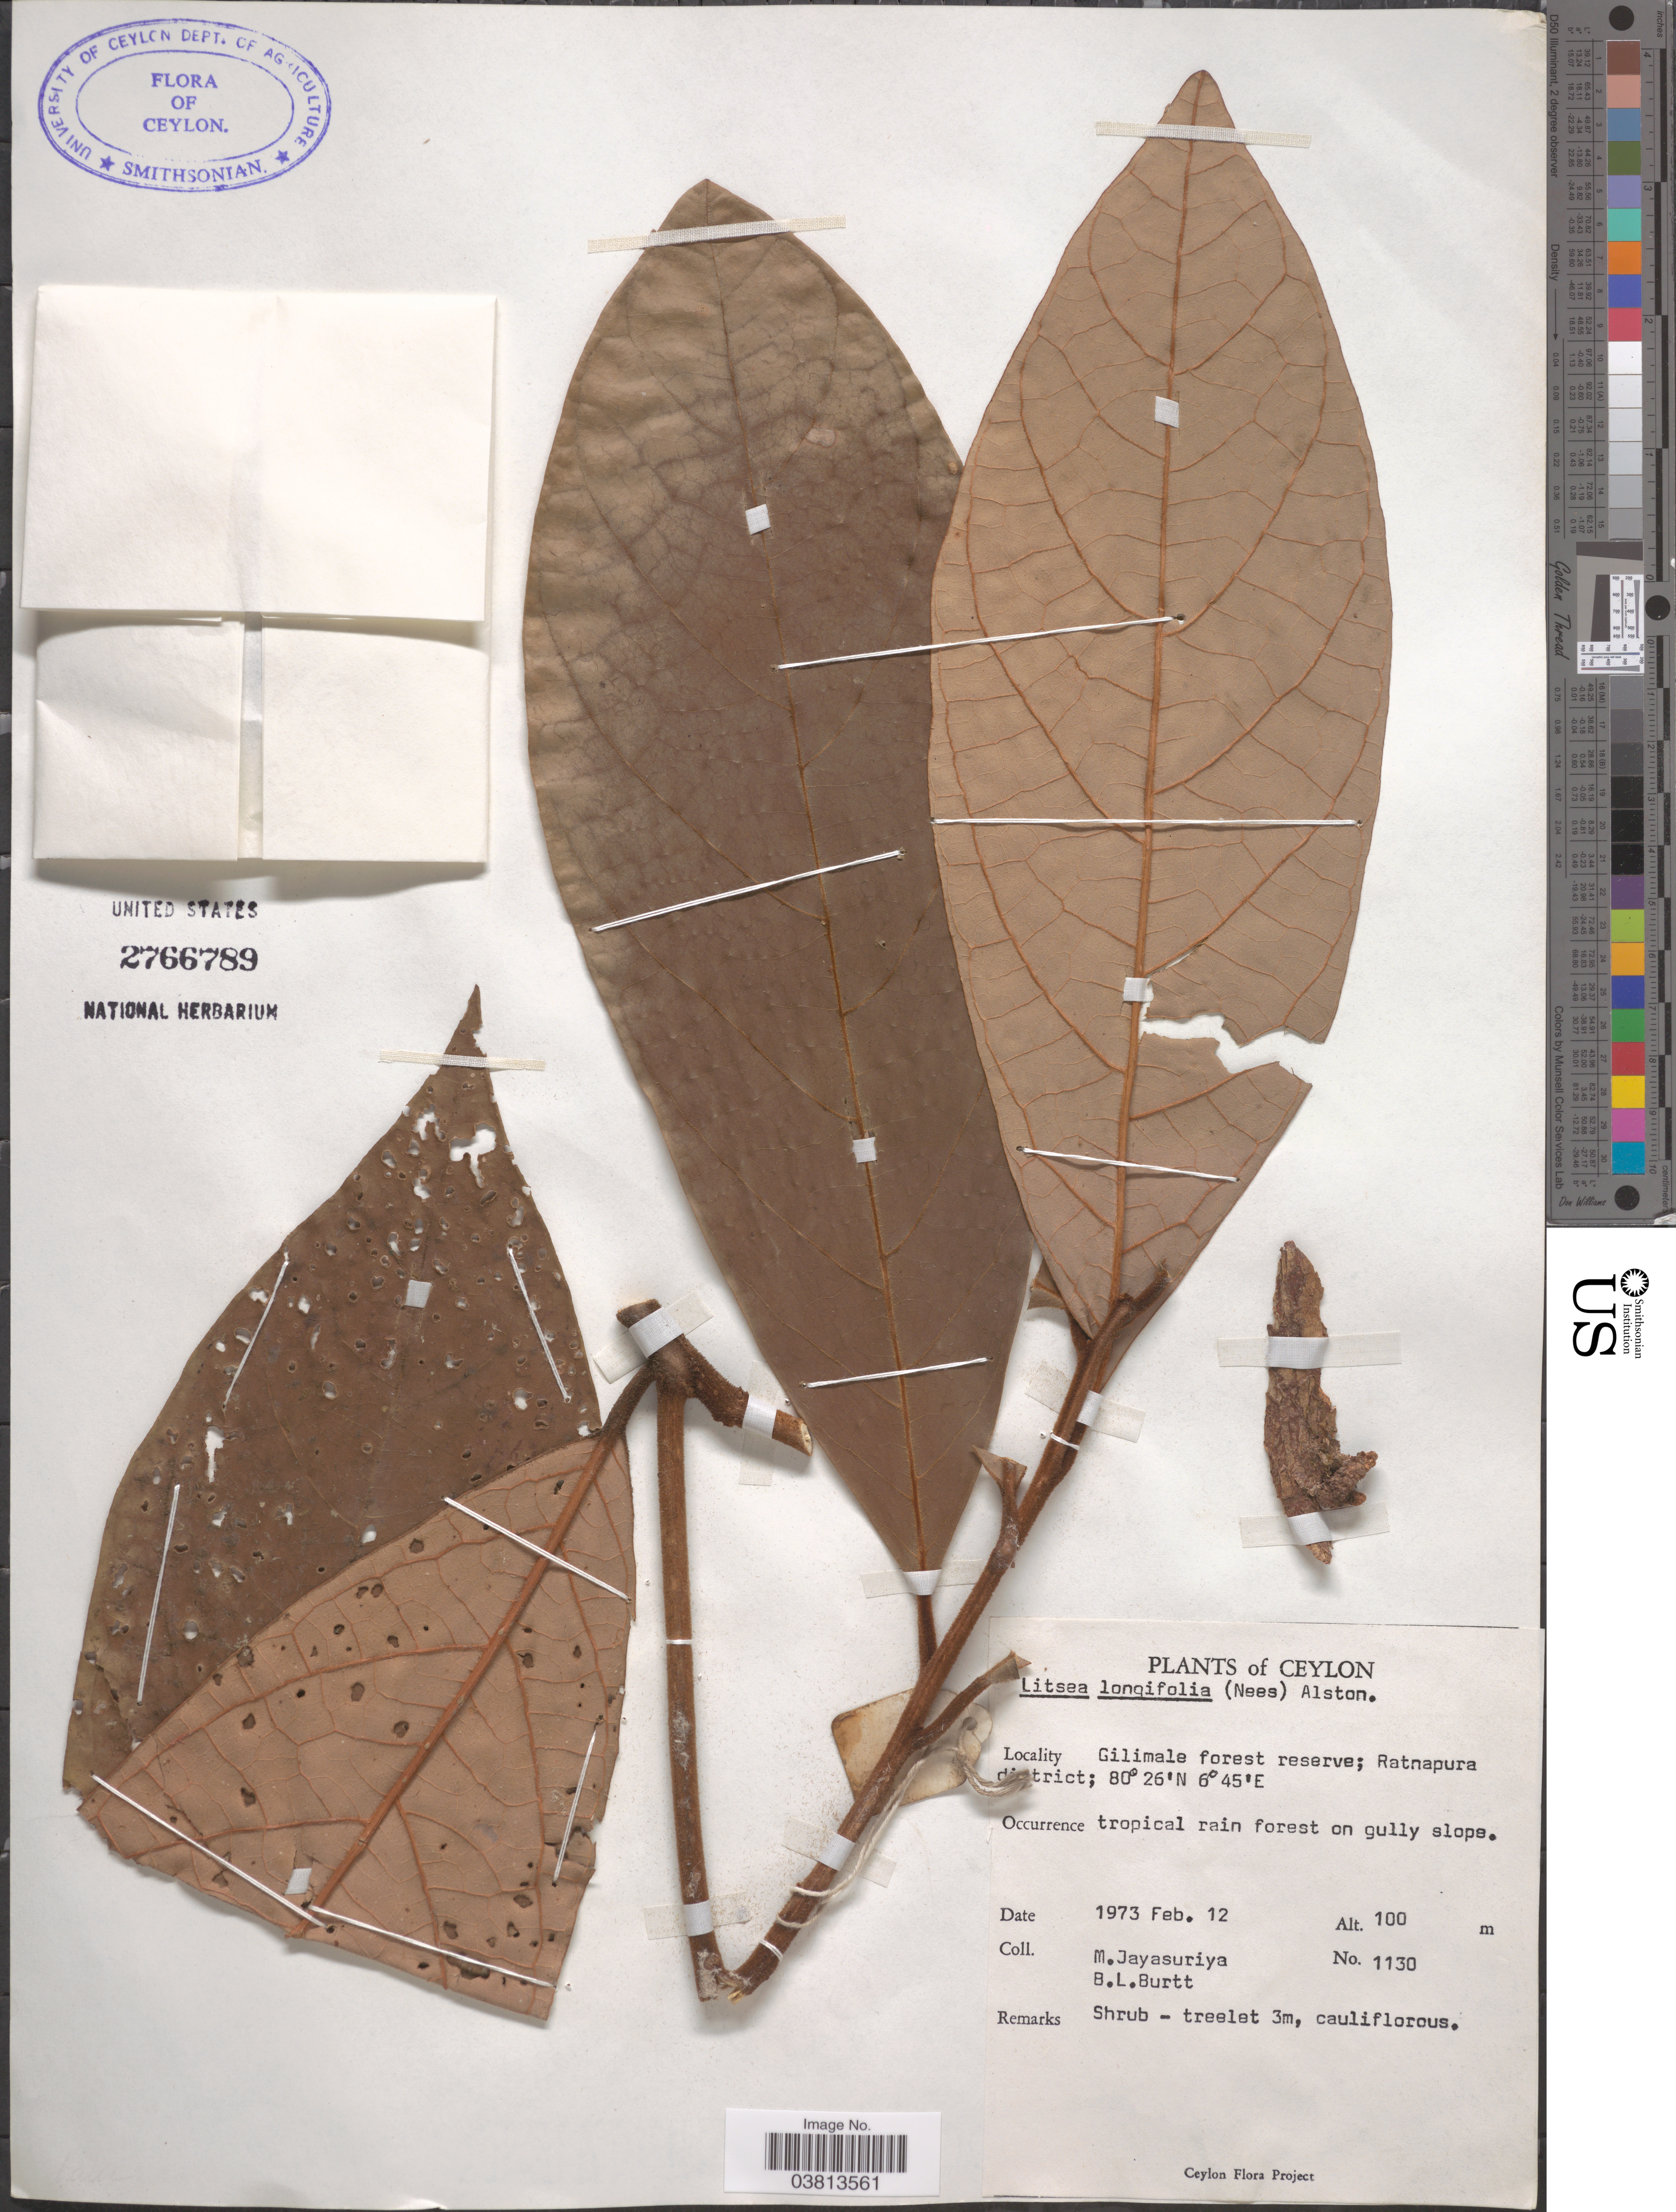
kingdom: Plantae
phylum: Tracheophyta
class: Magnoliopsida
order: Laurales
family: Lauraceae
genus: Litsea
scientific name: Litsea longifolia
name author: (Nees) Trimen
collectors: M. Jayasuriya & B. L. Burtt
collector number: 1130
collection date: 1973-02-12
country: Sri Lanka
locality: Ceylon. Gilimale forest reserve; Ratnapura d [illegible text]trict. On gully slope.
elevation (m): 100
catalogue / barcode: US 2766789